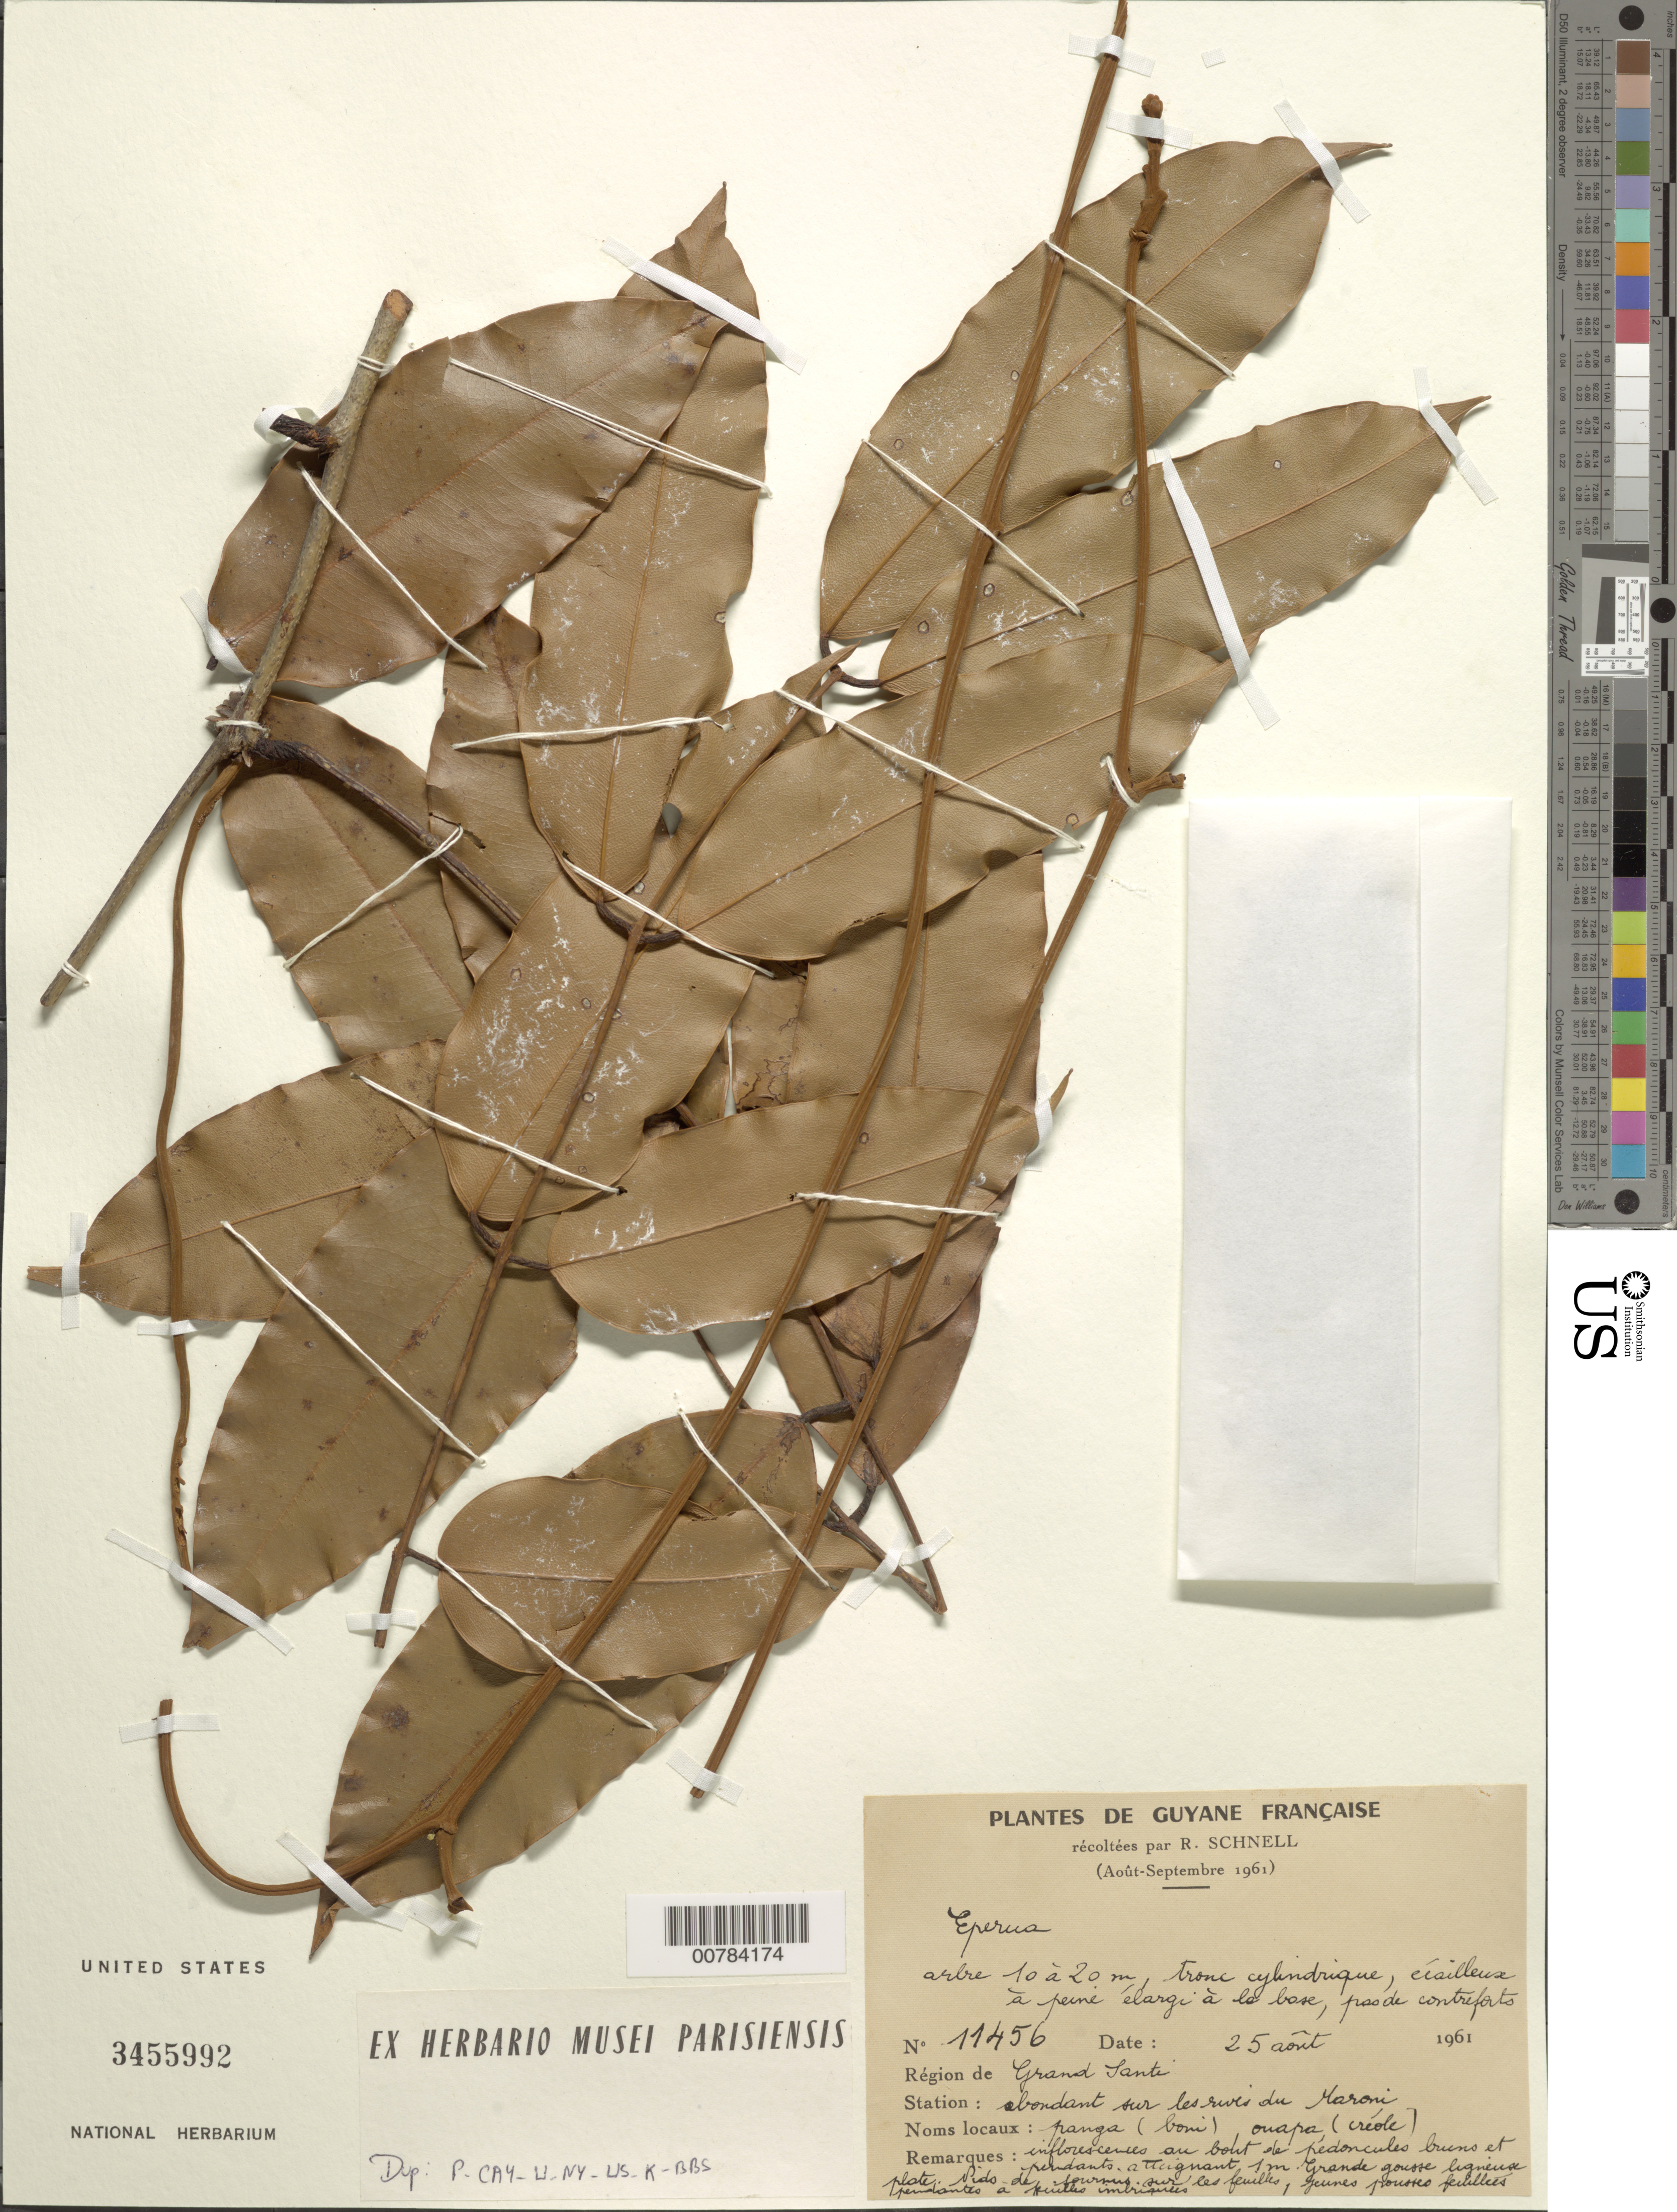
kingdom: Plantae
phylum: Tracheophyta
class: Magnoliopsida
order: Fabales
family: Fabaceae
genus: Eperua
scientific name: Eperua rubiginosa var. grandiflora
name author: Pulle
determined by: Fortes, E. A.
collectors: R. A. Schnell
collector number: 11456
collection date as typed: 25-Aug-61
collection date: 1961-08-25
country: French Guiana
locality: Grand Sante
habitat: Abondant sur les rives du Maroni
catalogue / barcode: US 3455992